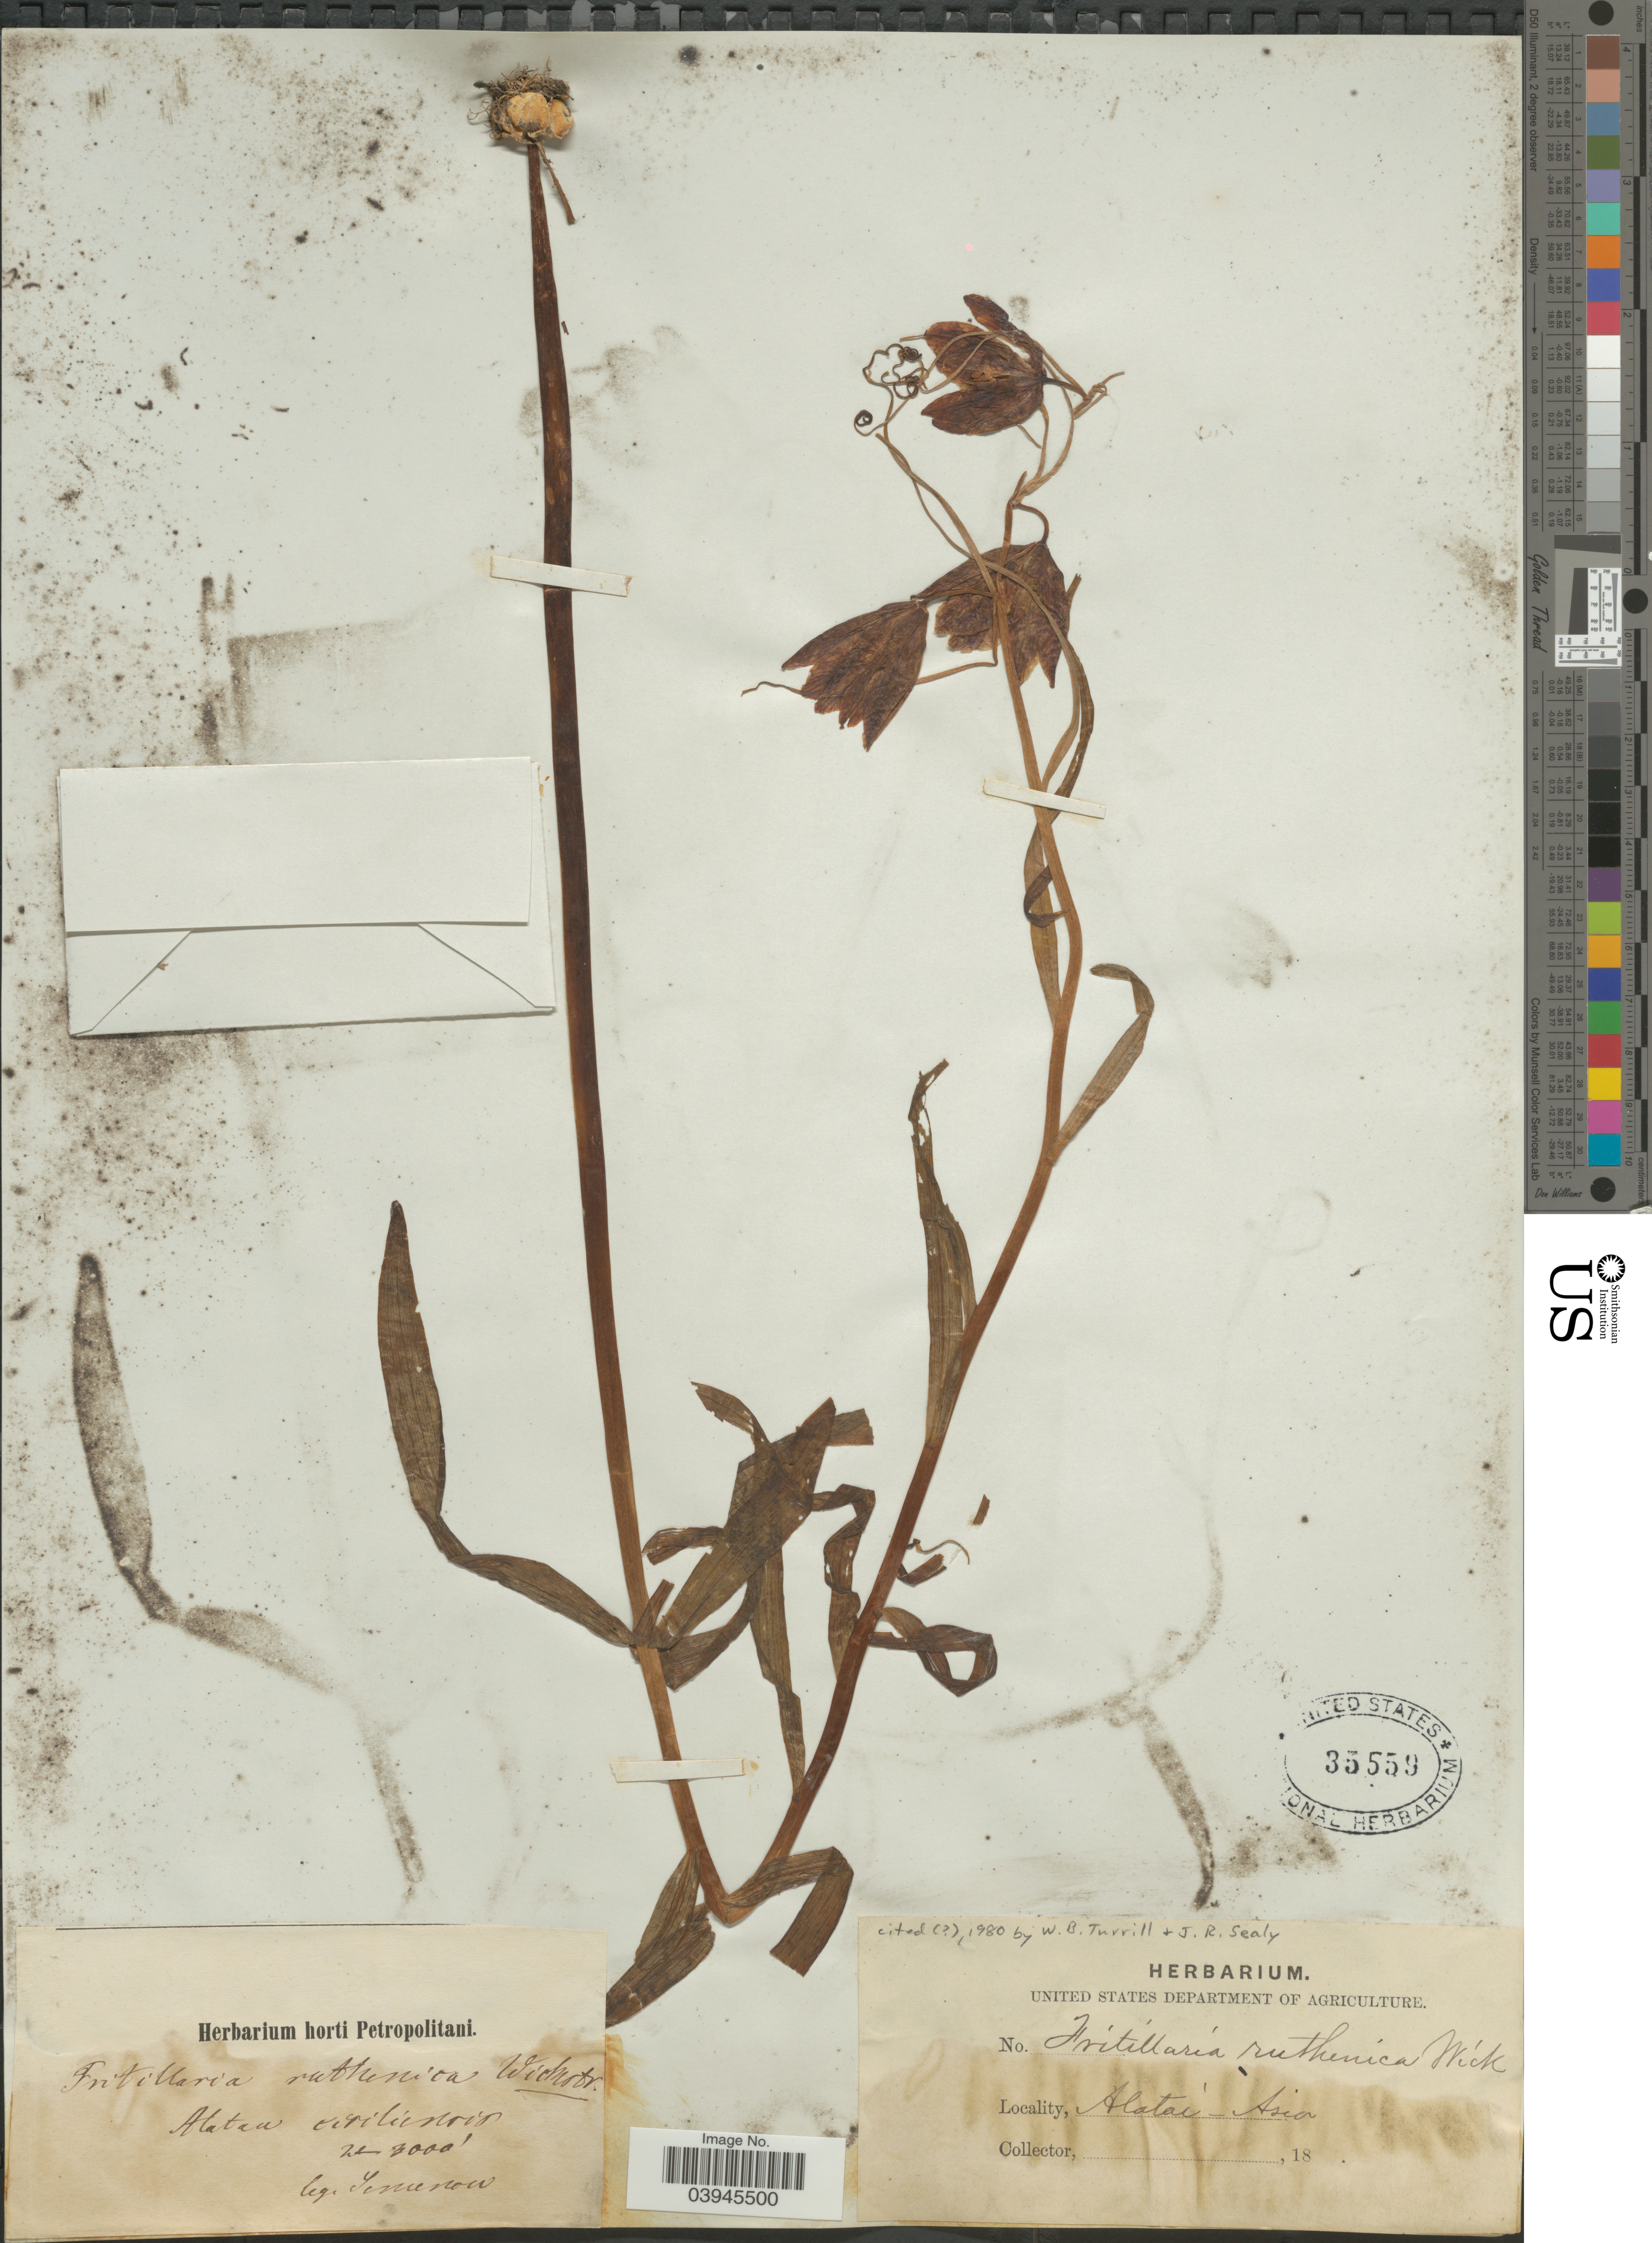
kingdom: Plantae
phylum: Tracheophyta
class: Liliopsida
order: Liliales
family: Liliaceae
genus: Fritillaria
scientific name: Fritillaria ruthenica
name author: Wikstr.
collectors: P. P. Semenov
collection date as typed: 18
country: Kazakhstan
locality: Alatau. Alatai - Asia.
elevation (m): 610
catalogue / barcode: US 35559